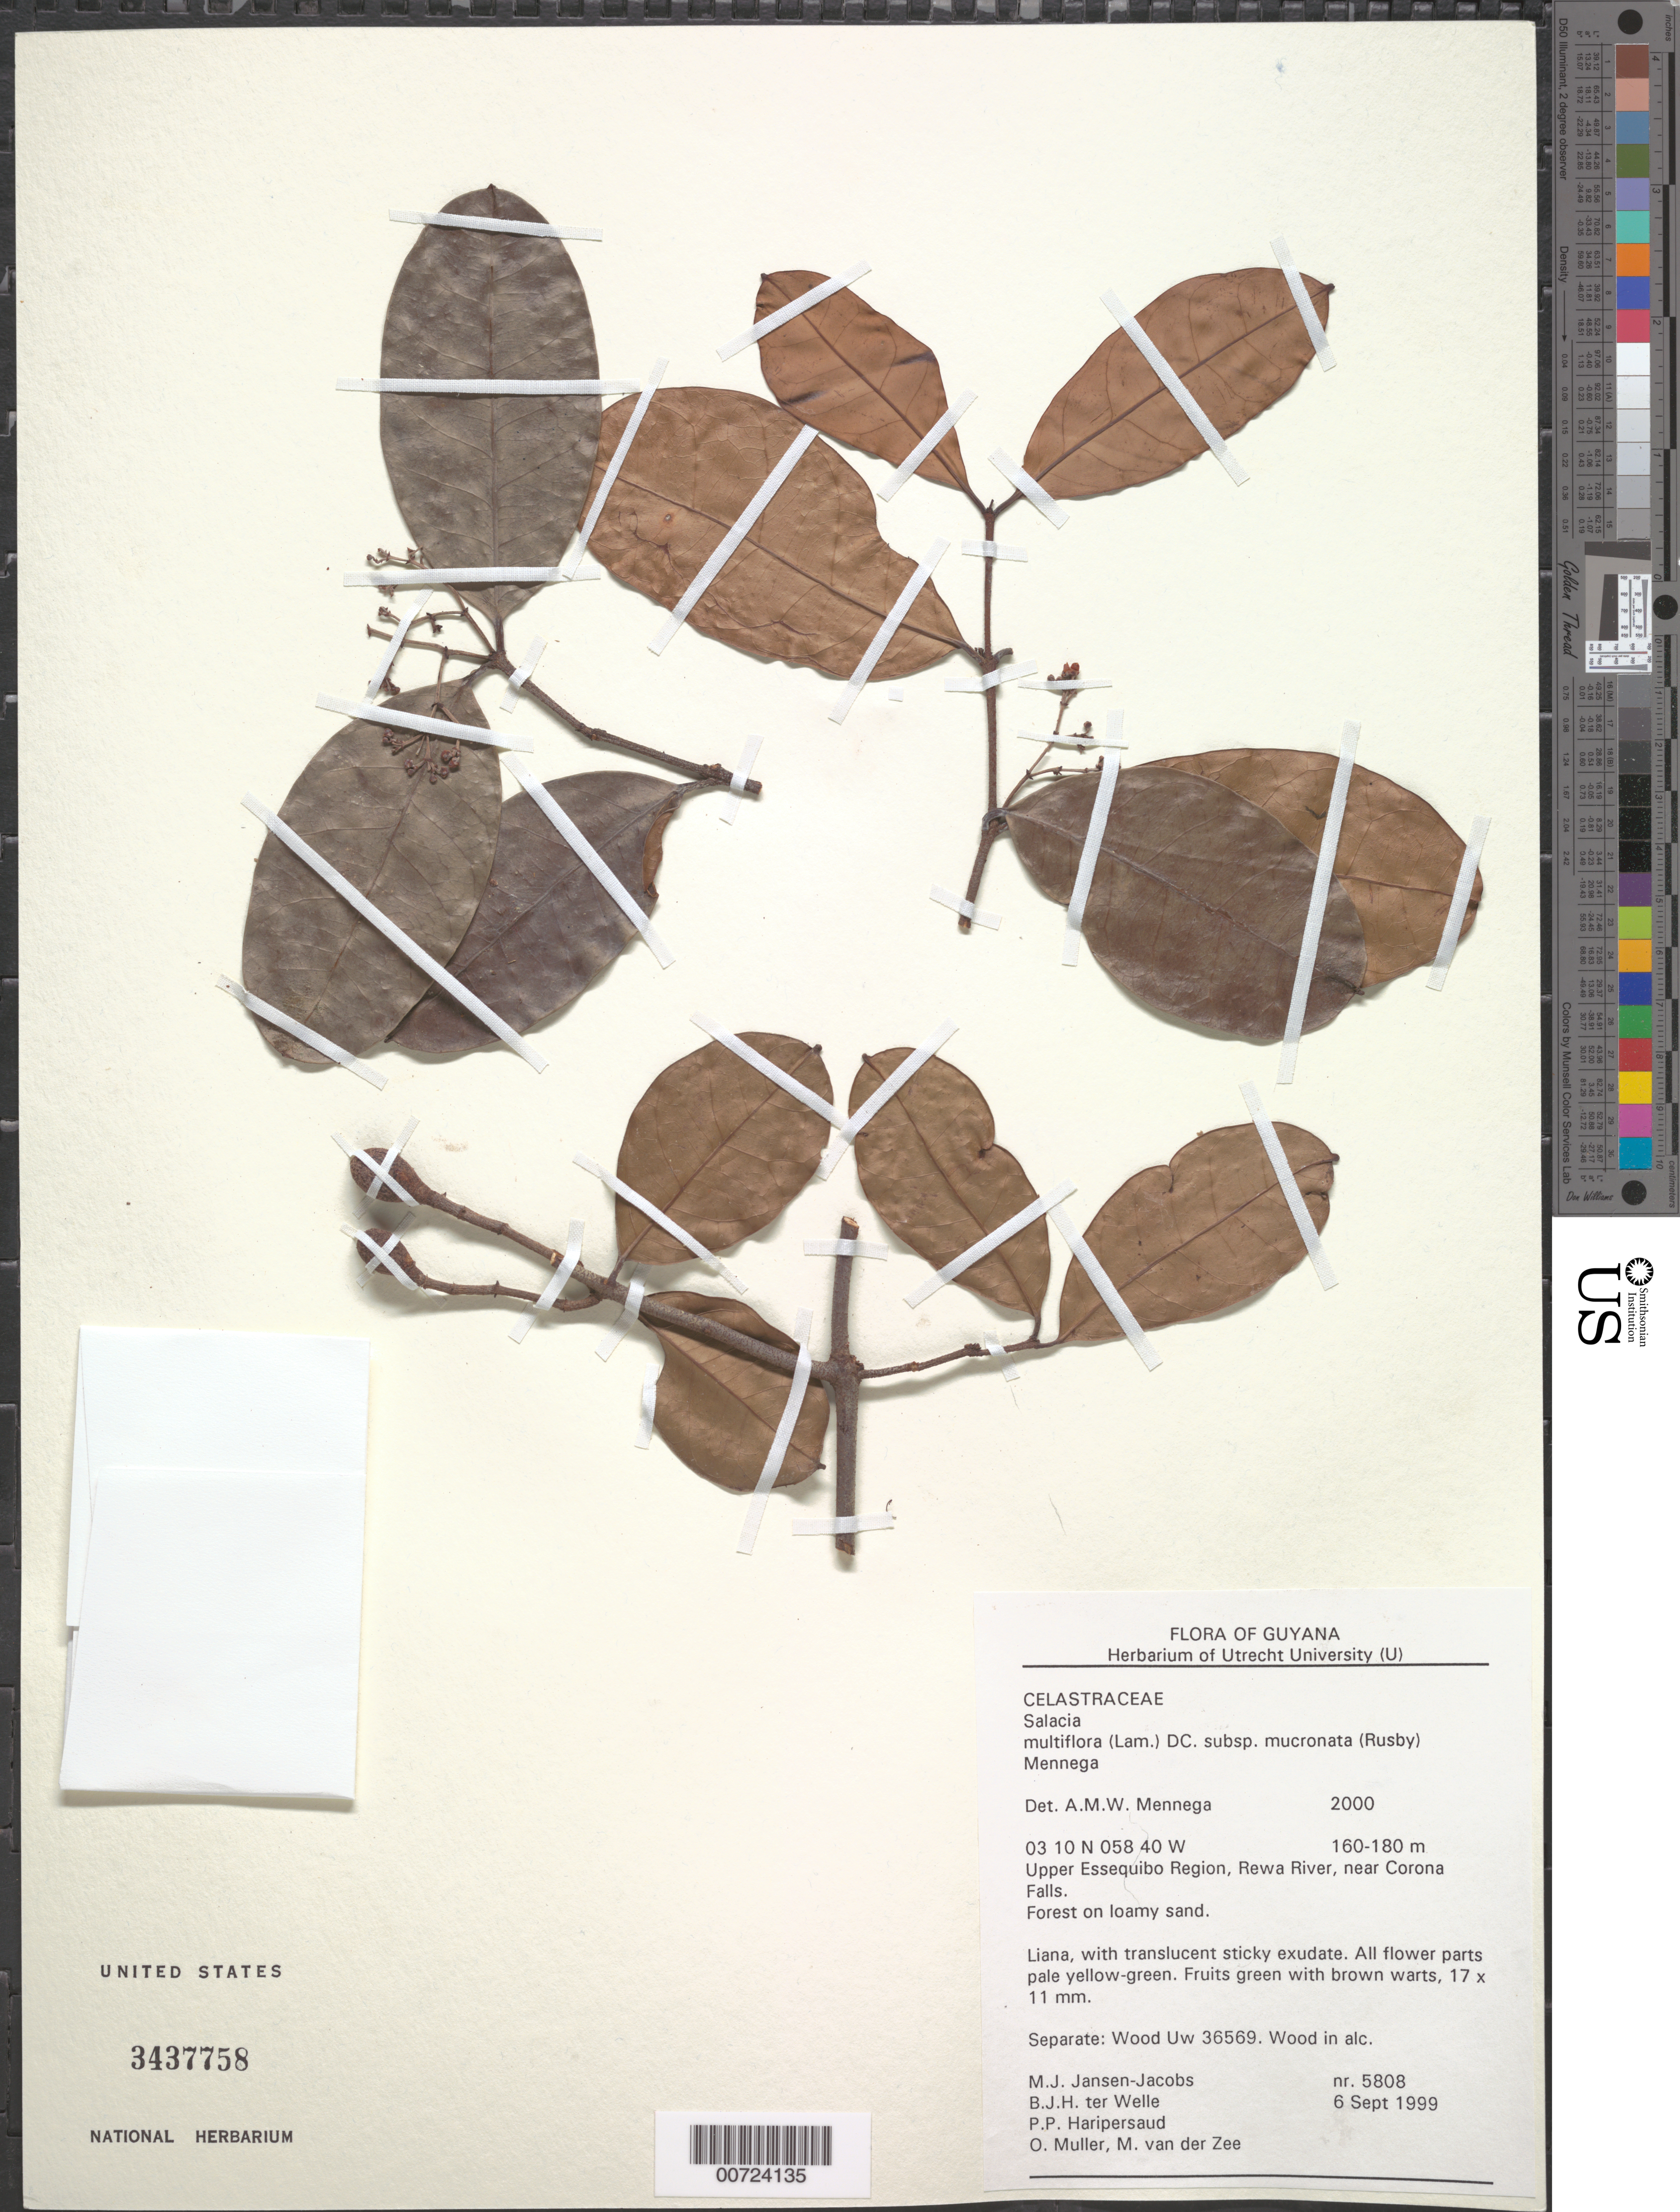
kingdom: Plantae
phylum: Tracheophyta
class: Magnoliopsida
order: Celastrales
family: Celastraceae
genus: Salacia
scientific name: Salacia multiflora subsp. mucronata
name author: (Rusby) Mennega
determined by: Mennega, A. M. W.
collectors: M. J. Jansen-Jacobs, B. Welle, P. Haripersaud, O. Muller & M. van der Zee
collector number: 5808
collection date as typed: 6-Sep-99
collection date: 1999-09-06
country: Guyana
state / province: U. Takutu-U. Essequibo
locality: Rewa River, near Corona Falls, Upper Essequibo Region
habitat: Forest on loamy sand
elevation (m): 160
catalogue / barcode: US 3437758